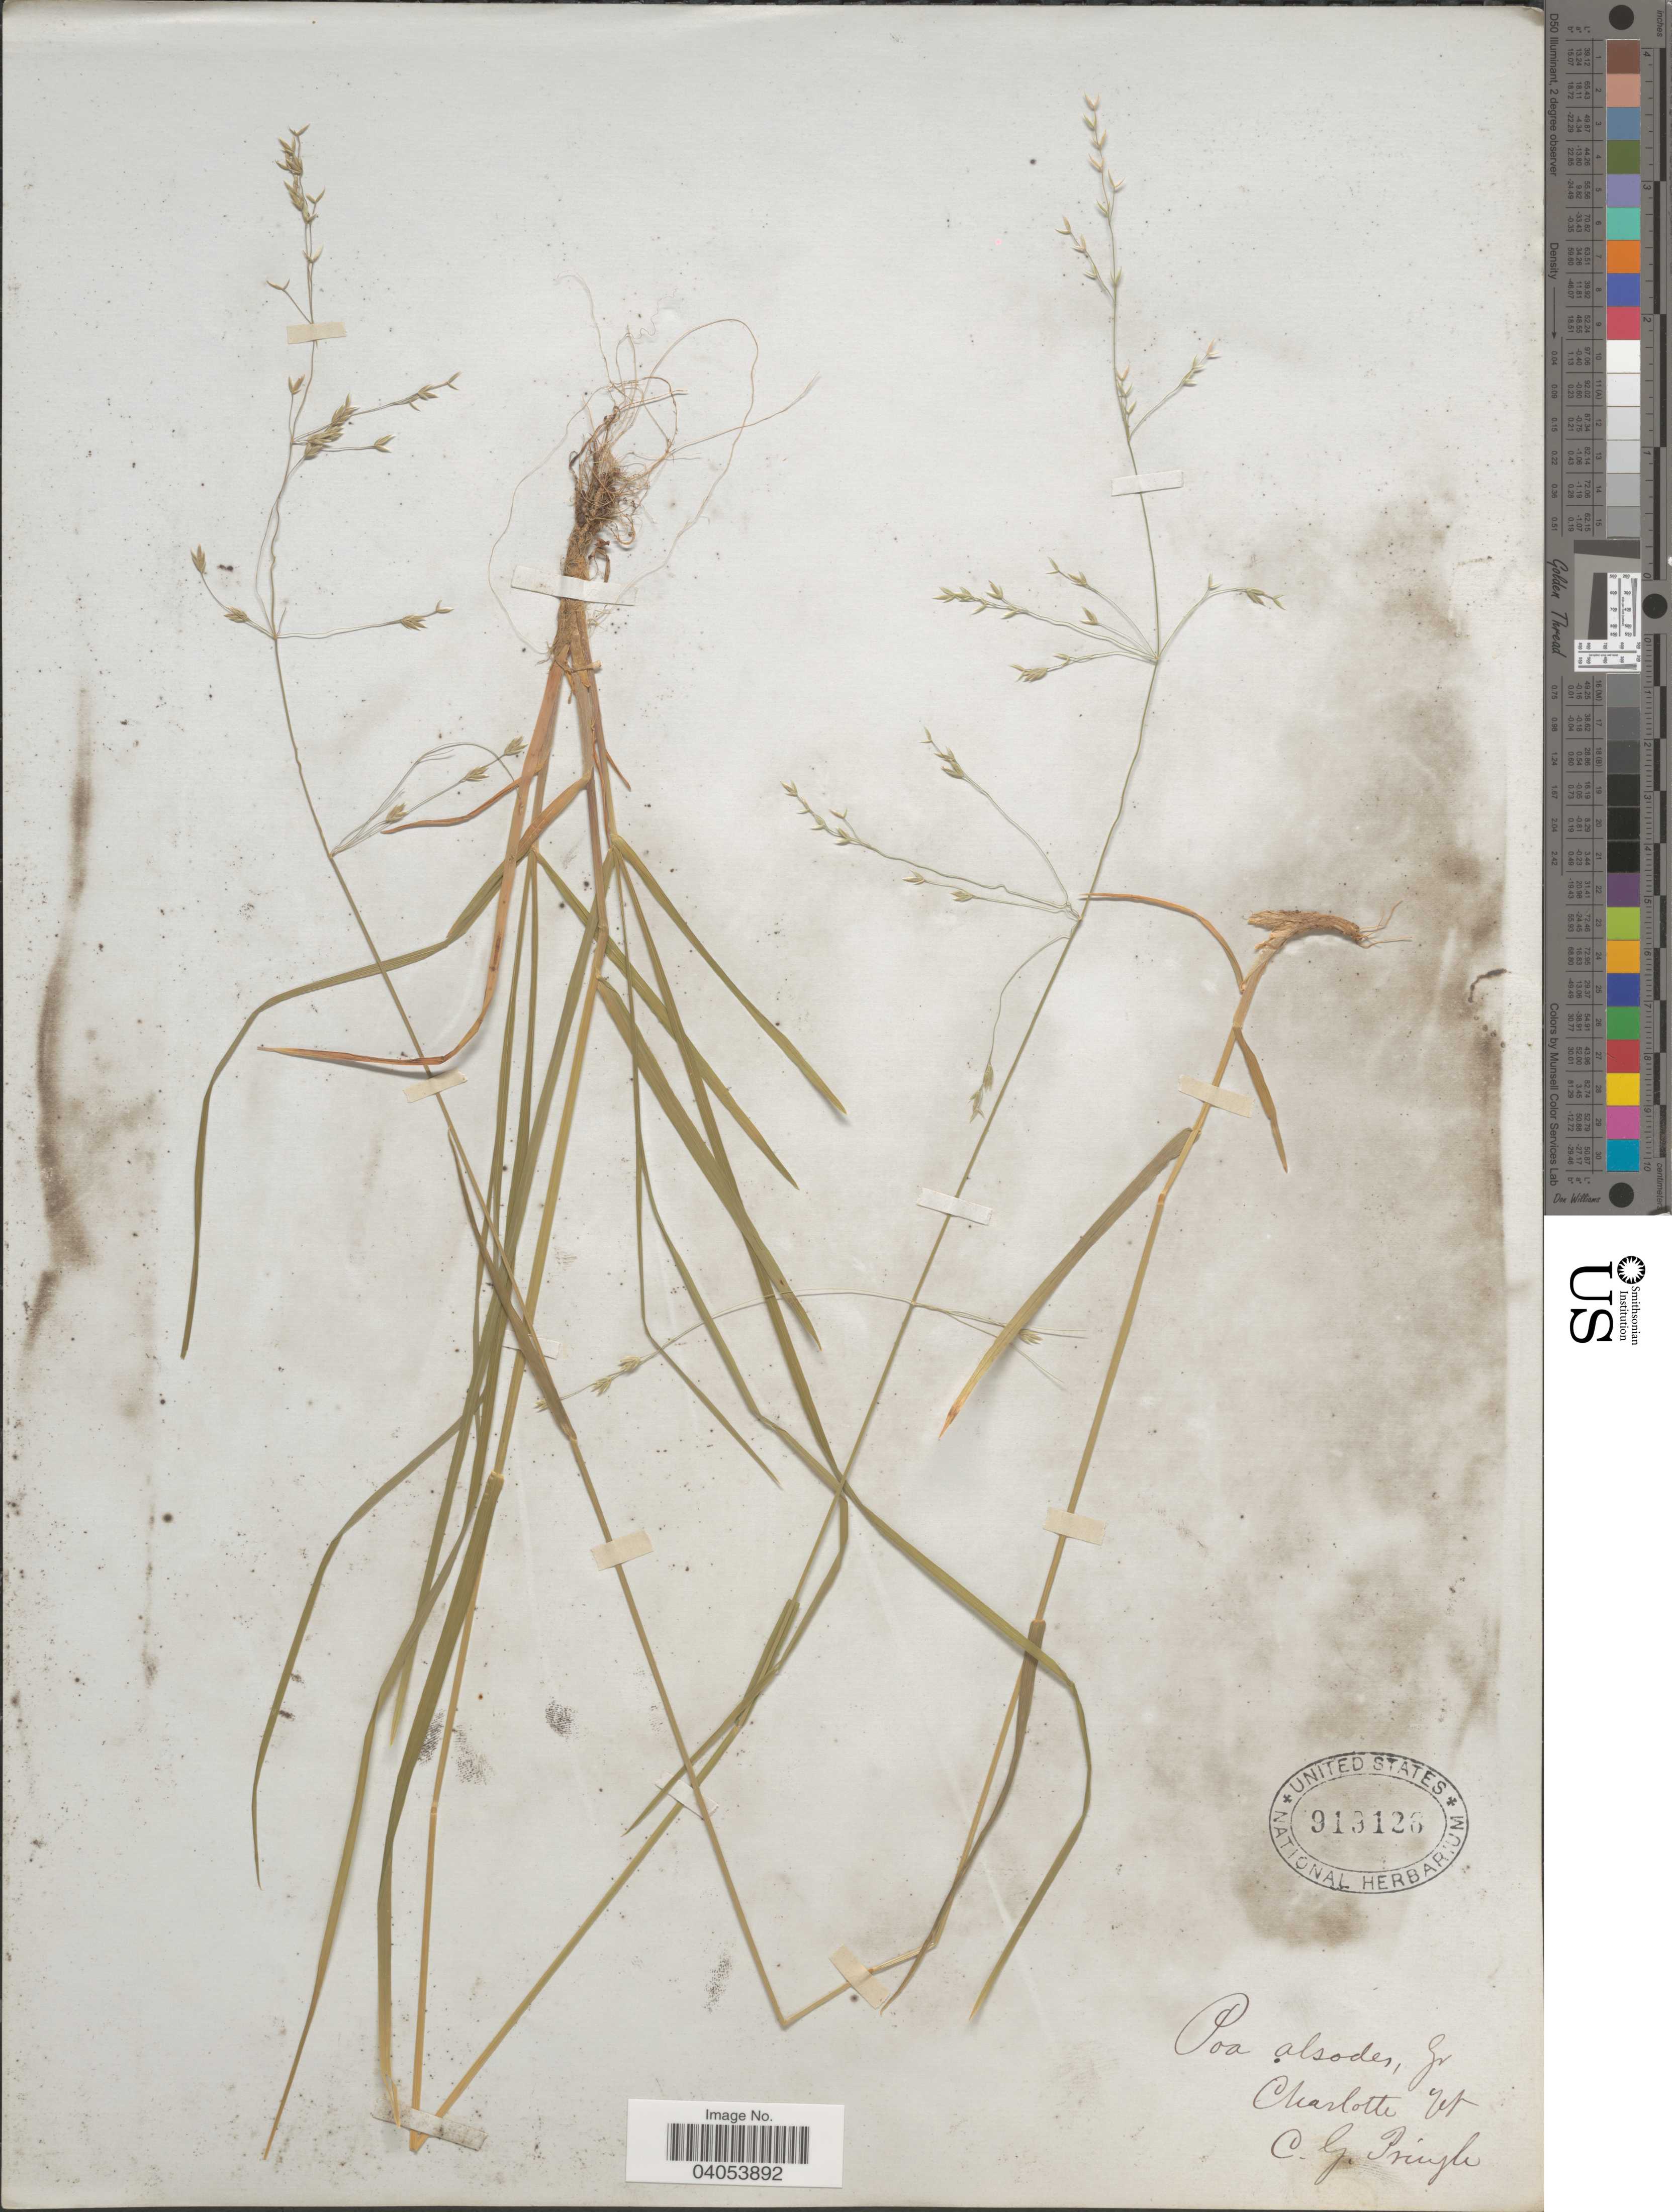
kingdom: Plantae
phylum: Tracheophyta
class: Liliopsida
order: Poales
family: Poaceae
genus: Poa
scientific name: Poa alsodes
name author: A. Gray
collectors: C. G. Pringle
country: United States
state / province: Vermont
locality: Charlotte.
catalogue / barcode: US 919126